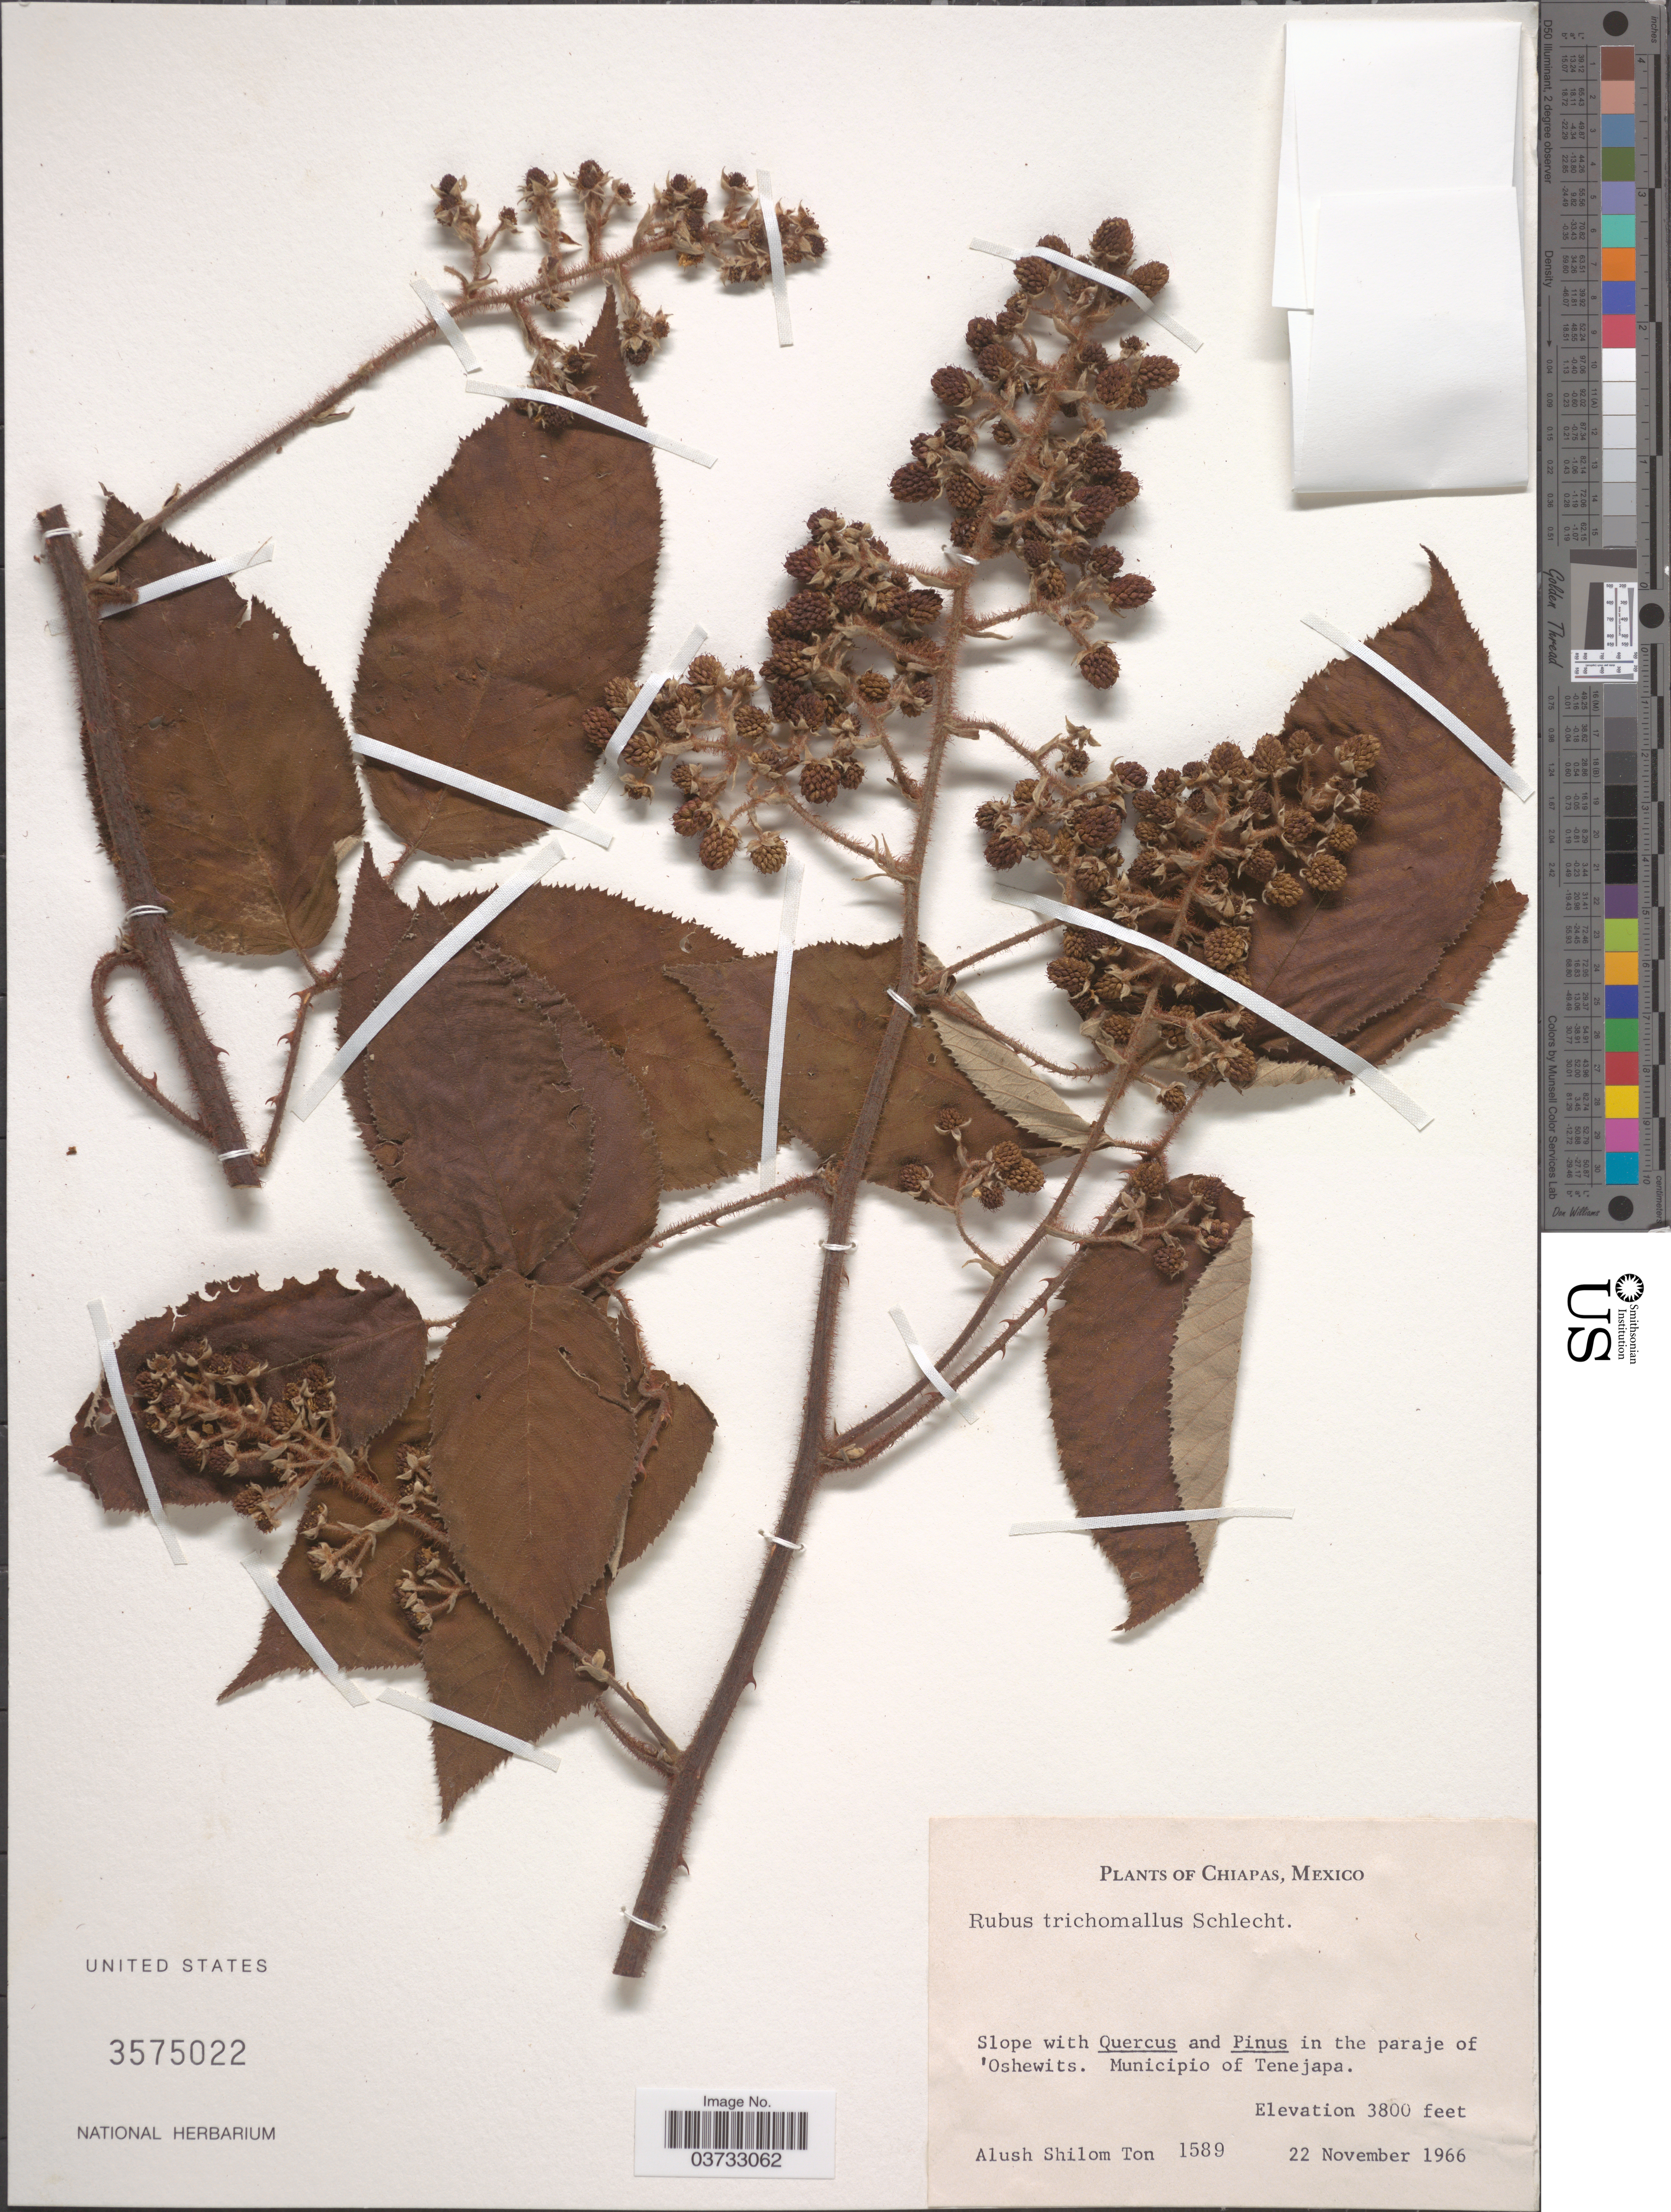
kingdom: Plantae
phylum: Tracheophyta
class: Magnoliopsida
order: Rosales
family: Rosaceae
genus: Rubus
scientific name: Rubus trichomallus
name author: Schltdl.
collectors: A. M. Ton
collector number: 1589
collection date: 1966-11-22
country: Mexico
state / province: Chiapas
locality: In the paraje of 'Oshewits. Municipio of Tenejapa.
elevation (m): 1158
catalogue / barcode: US 3575022